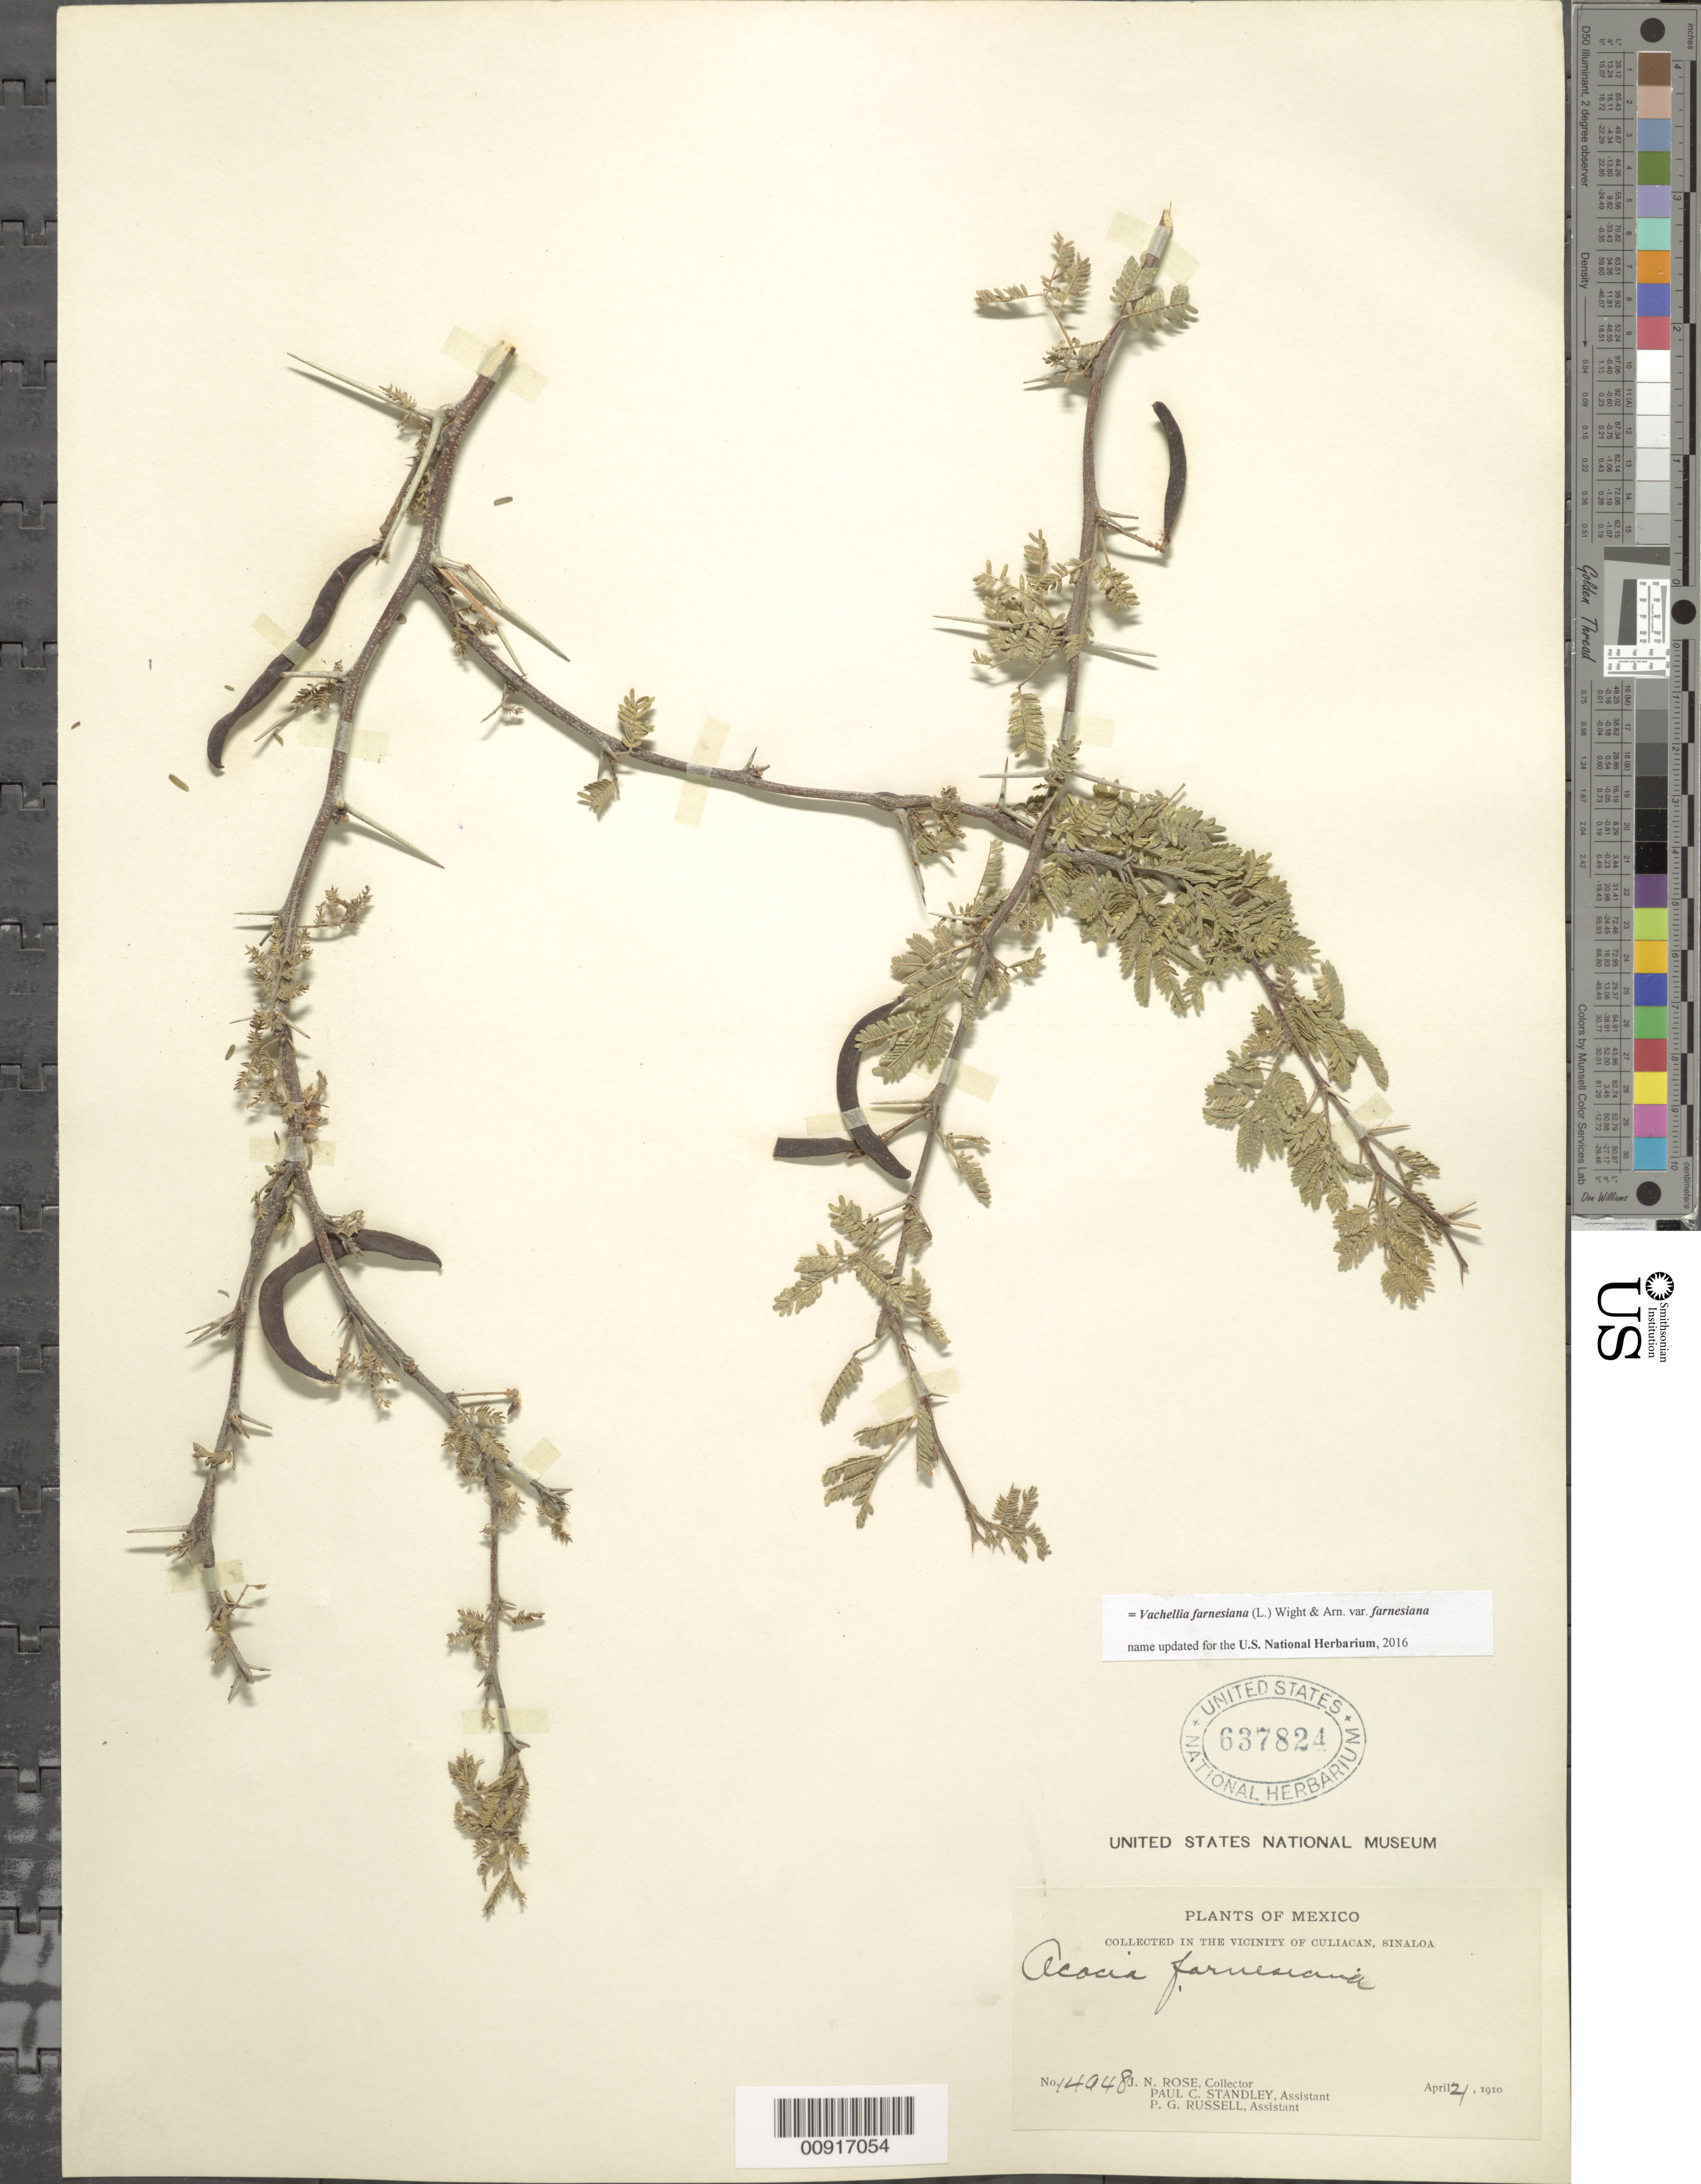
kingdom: Plantae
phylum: Tracheophyta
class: Magnoliopsida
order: Fabales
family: Fabaceae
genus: Vachellia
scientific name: Vachellia farnesiana var. farnesiana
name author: (L.) Wight & Arn.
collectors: J. N. Rose, P. C. Standley & P. G. Russell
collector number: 14948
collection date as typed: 21 Apr 1910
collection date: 1910-04-21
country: Mexico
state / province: Sinaloa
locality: In the vicinity of Culiacan, Sinaloa.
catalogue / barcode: US 637824